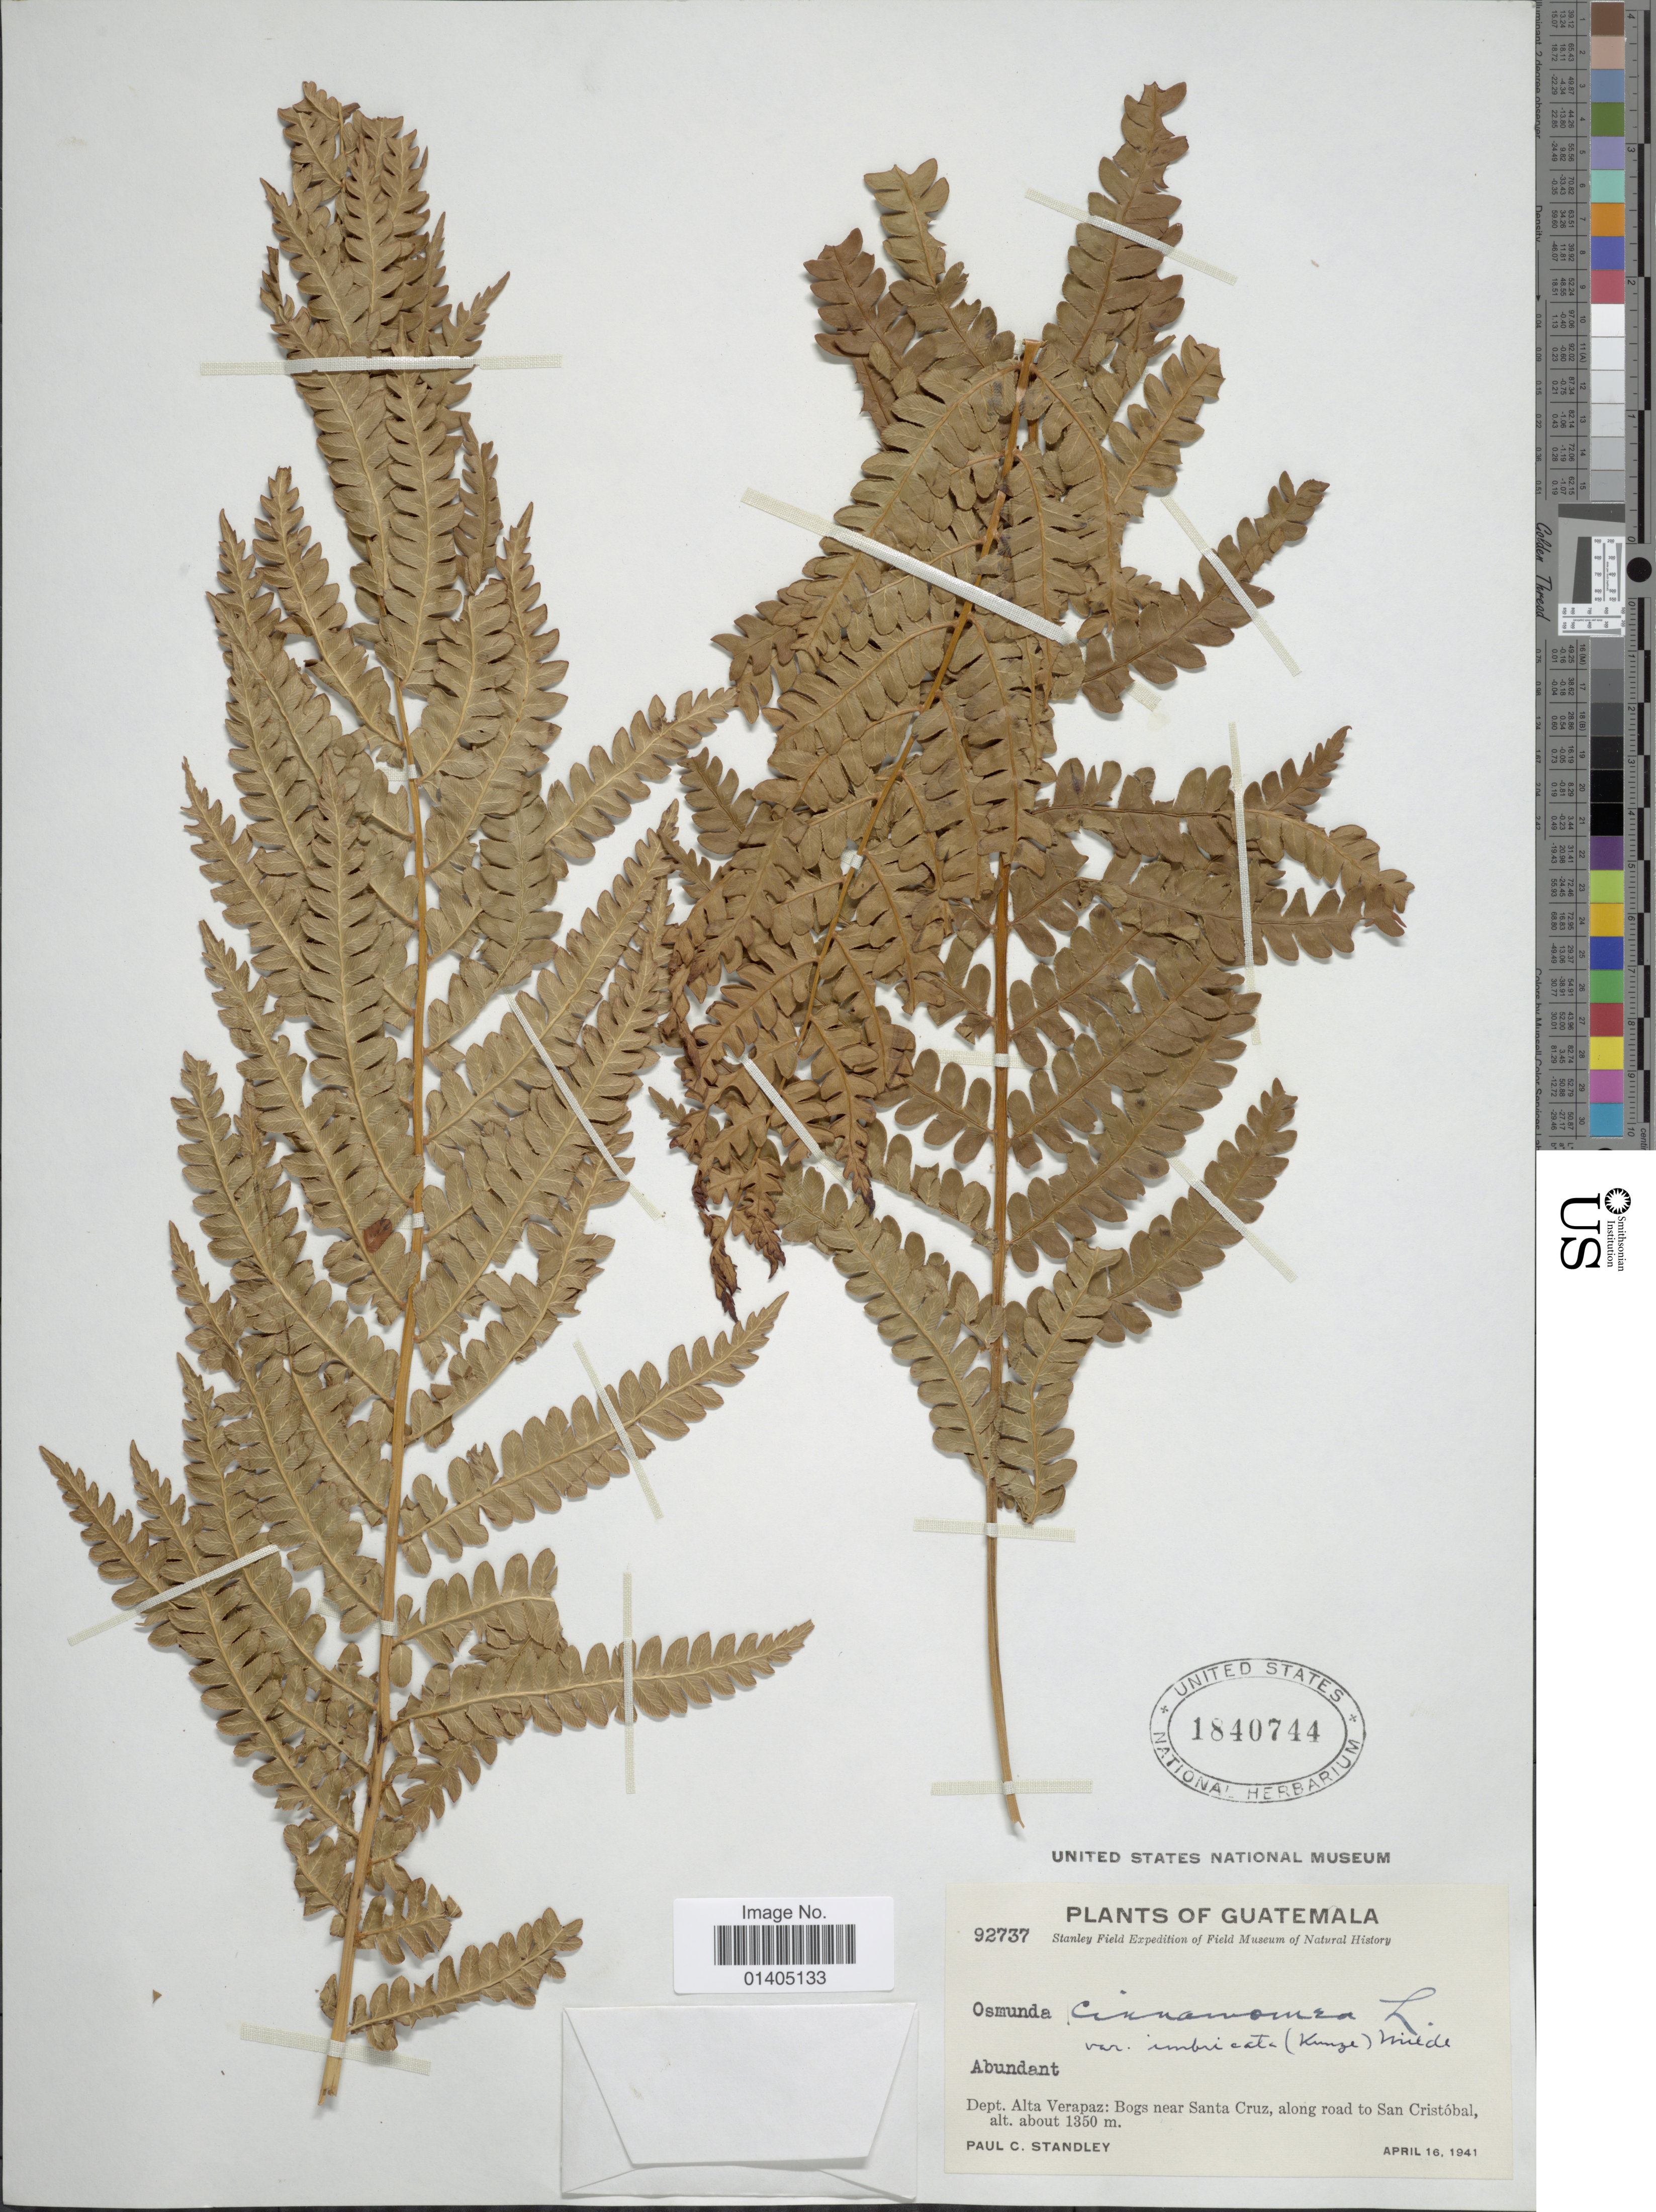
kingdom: Plantae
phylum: Tracheophyta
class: Polypodiopsida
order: Osmundales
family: Osmundaceae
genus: Osmundastrum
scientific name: Osmundastrum cinnamomeum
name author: (L.) C. Presl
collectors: P. C. Standley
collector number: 92737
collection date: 1941-04-16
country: Guatemala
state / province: Alta Verapaz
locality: Bogs near Santa Cruz, along road to San Cristóbal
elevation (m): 1350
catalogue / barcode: US 1840744